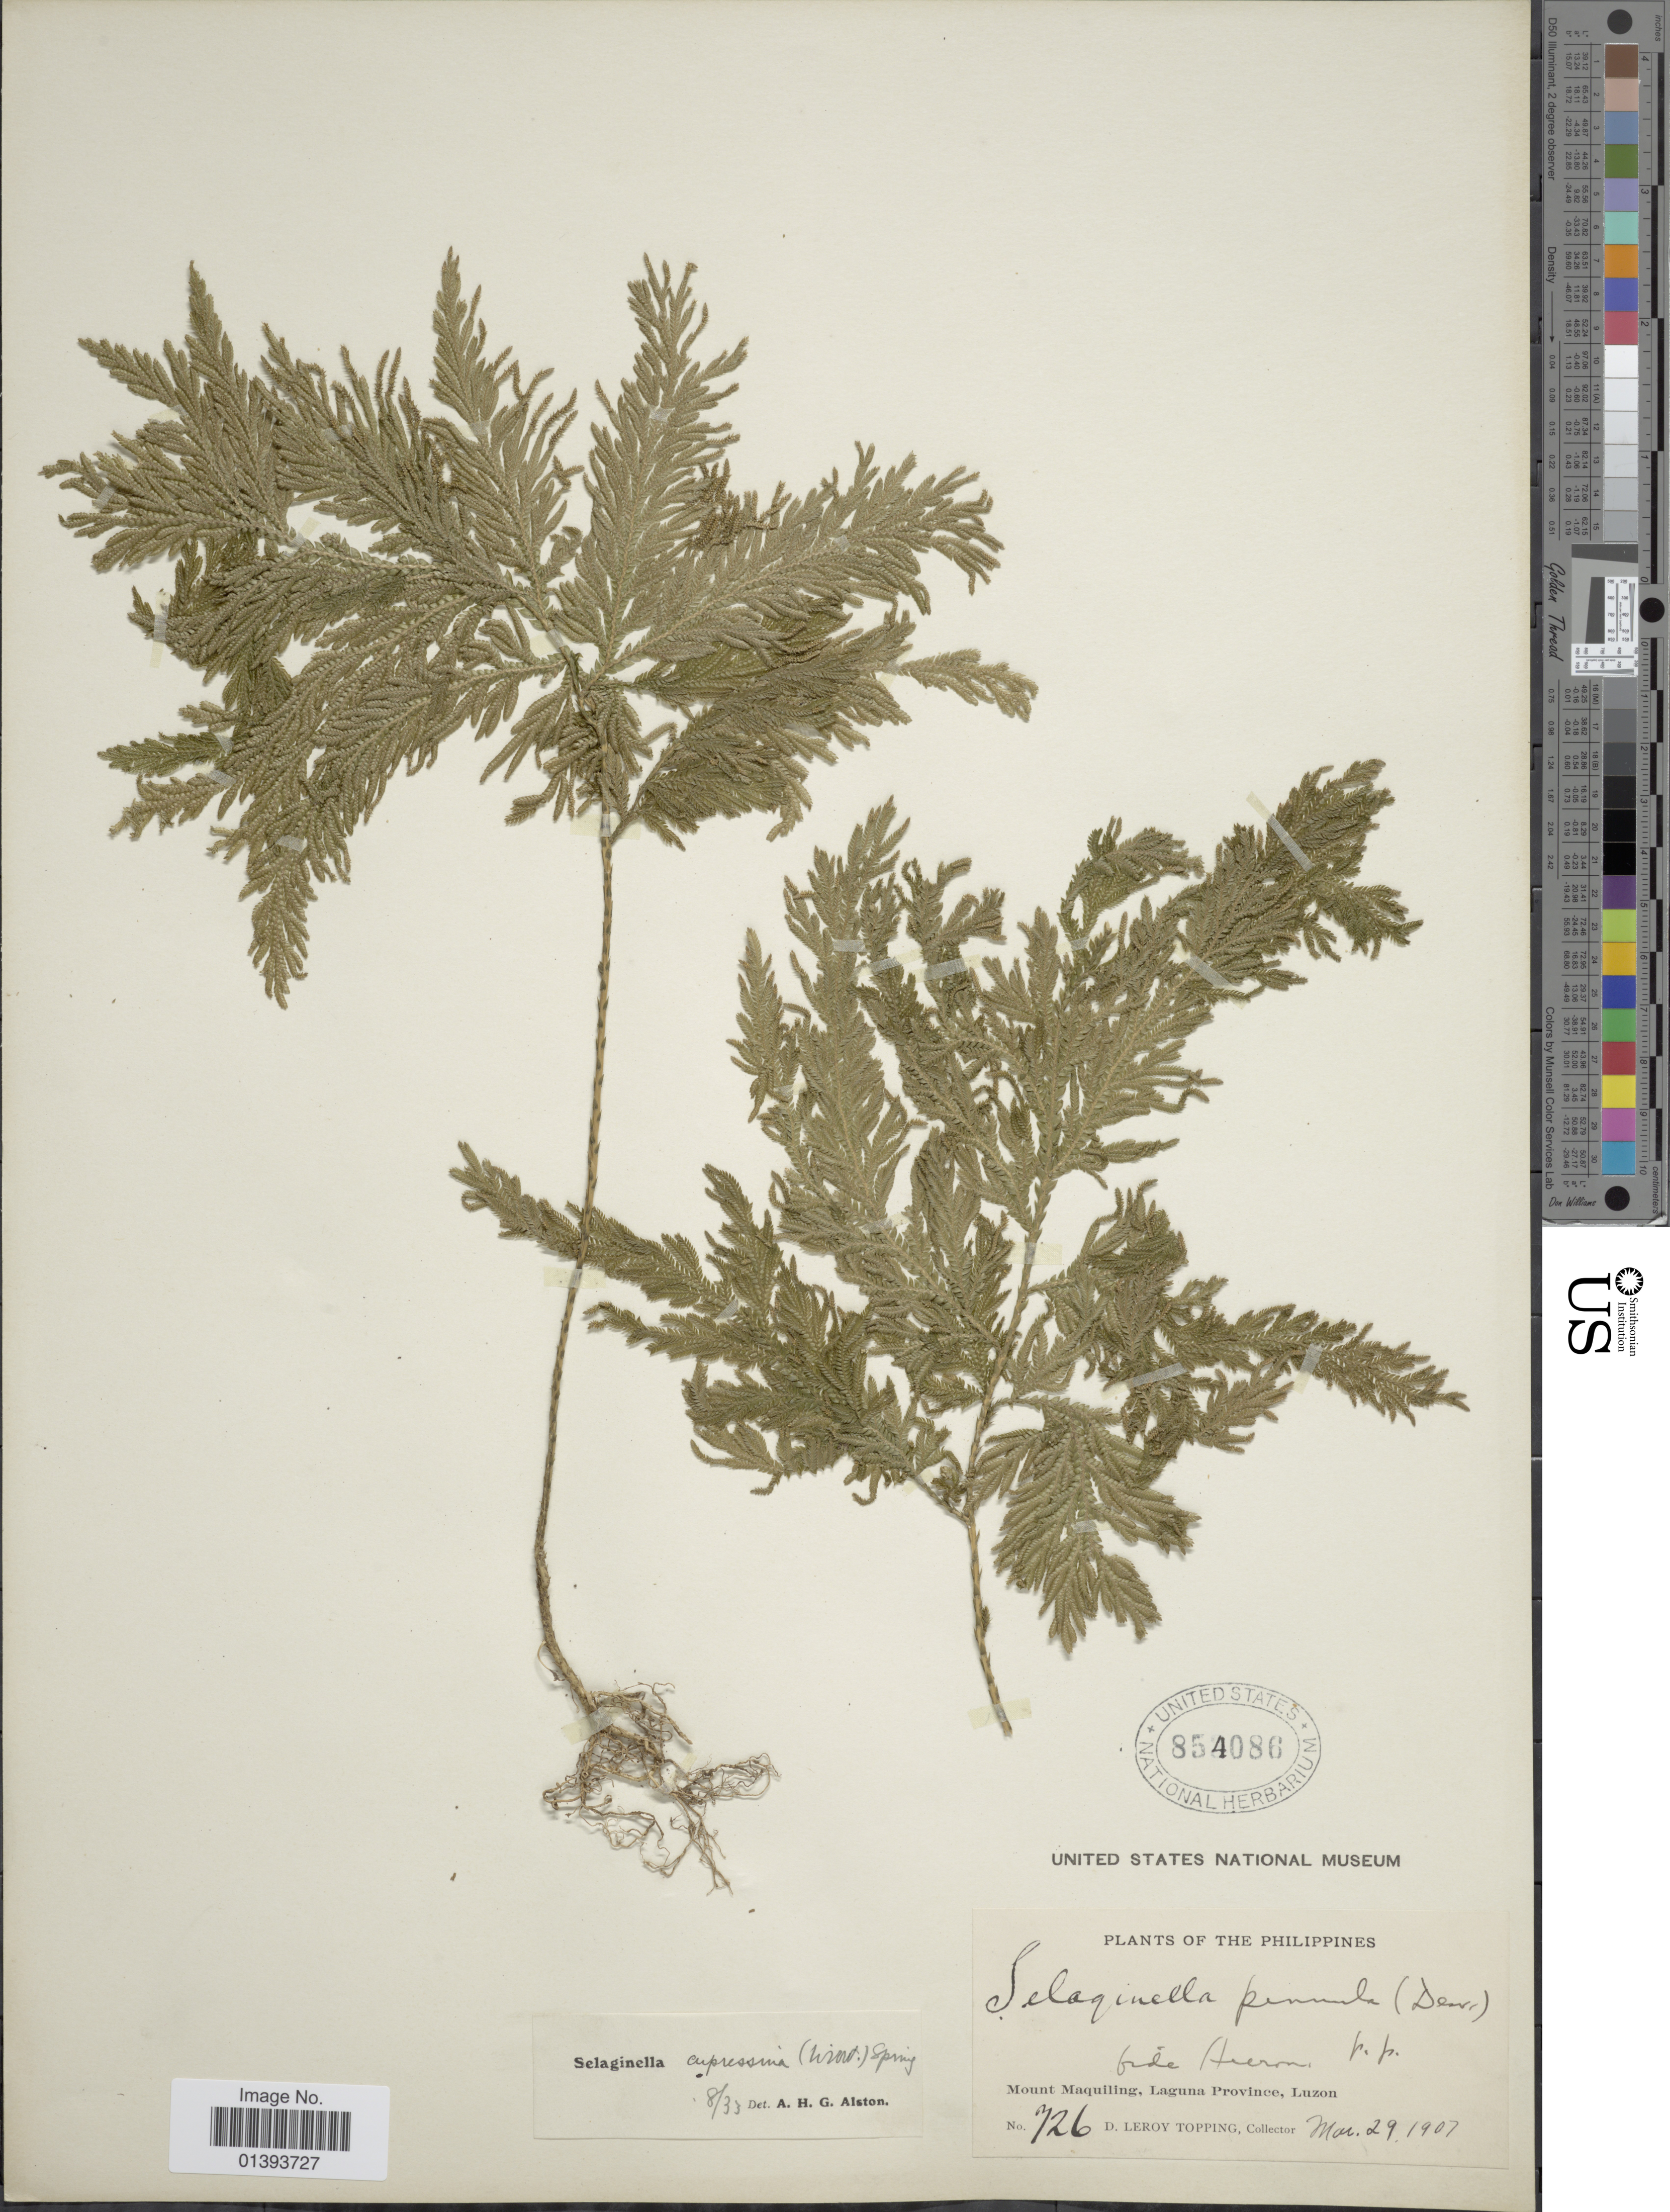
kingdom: Plantae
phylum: Tracheophyta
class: Lycopodiopsida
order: Selaginellales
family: Selaginellaceae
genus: Selaginella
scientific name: Selaginella cupressina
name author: (Willd.) Spring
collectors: D. L. Topping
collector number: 726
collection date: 1907-03-29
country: Philippines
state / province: Central Luzon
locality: Mount Maquilling, Laguna Province, Luzon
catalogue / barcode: US 854086